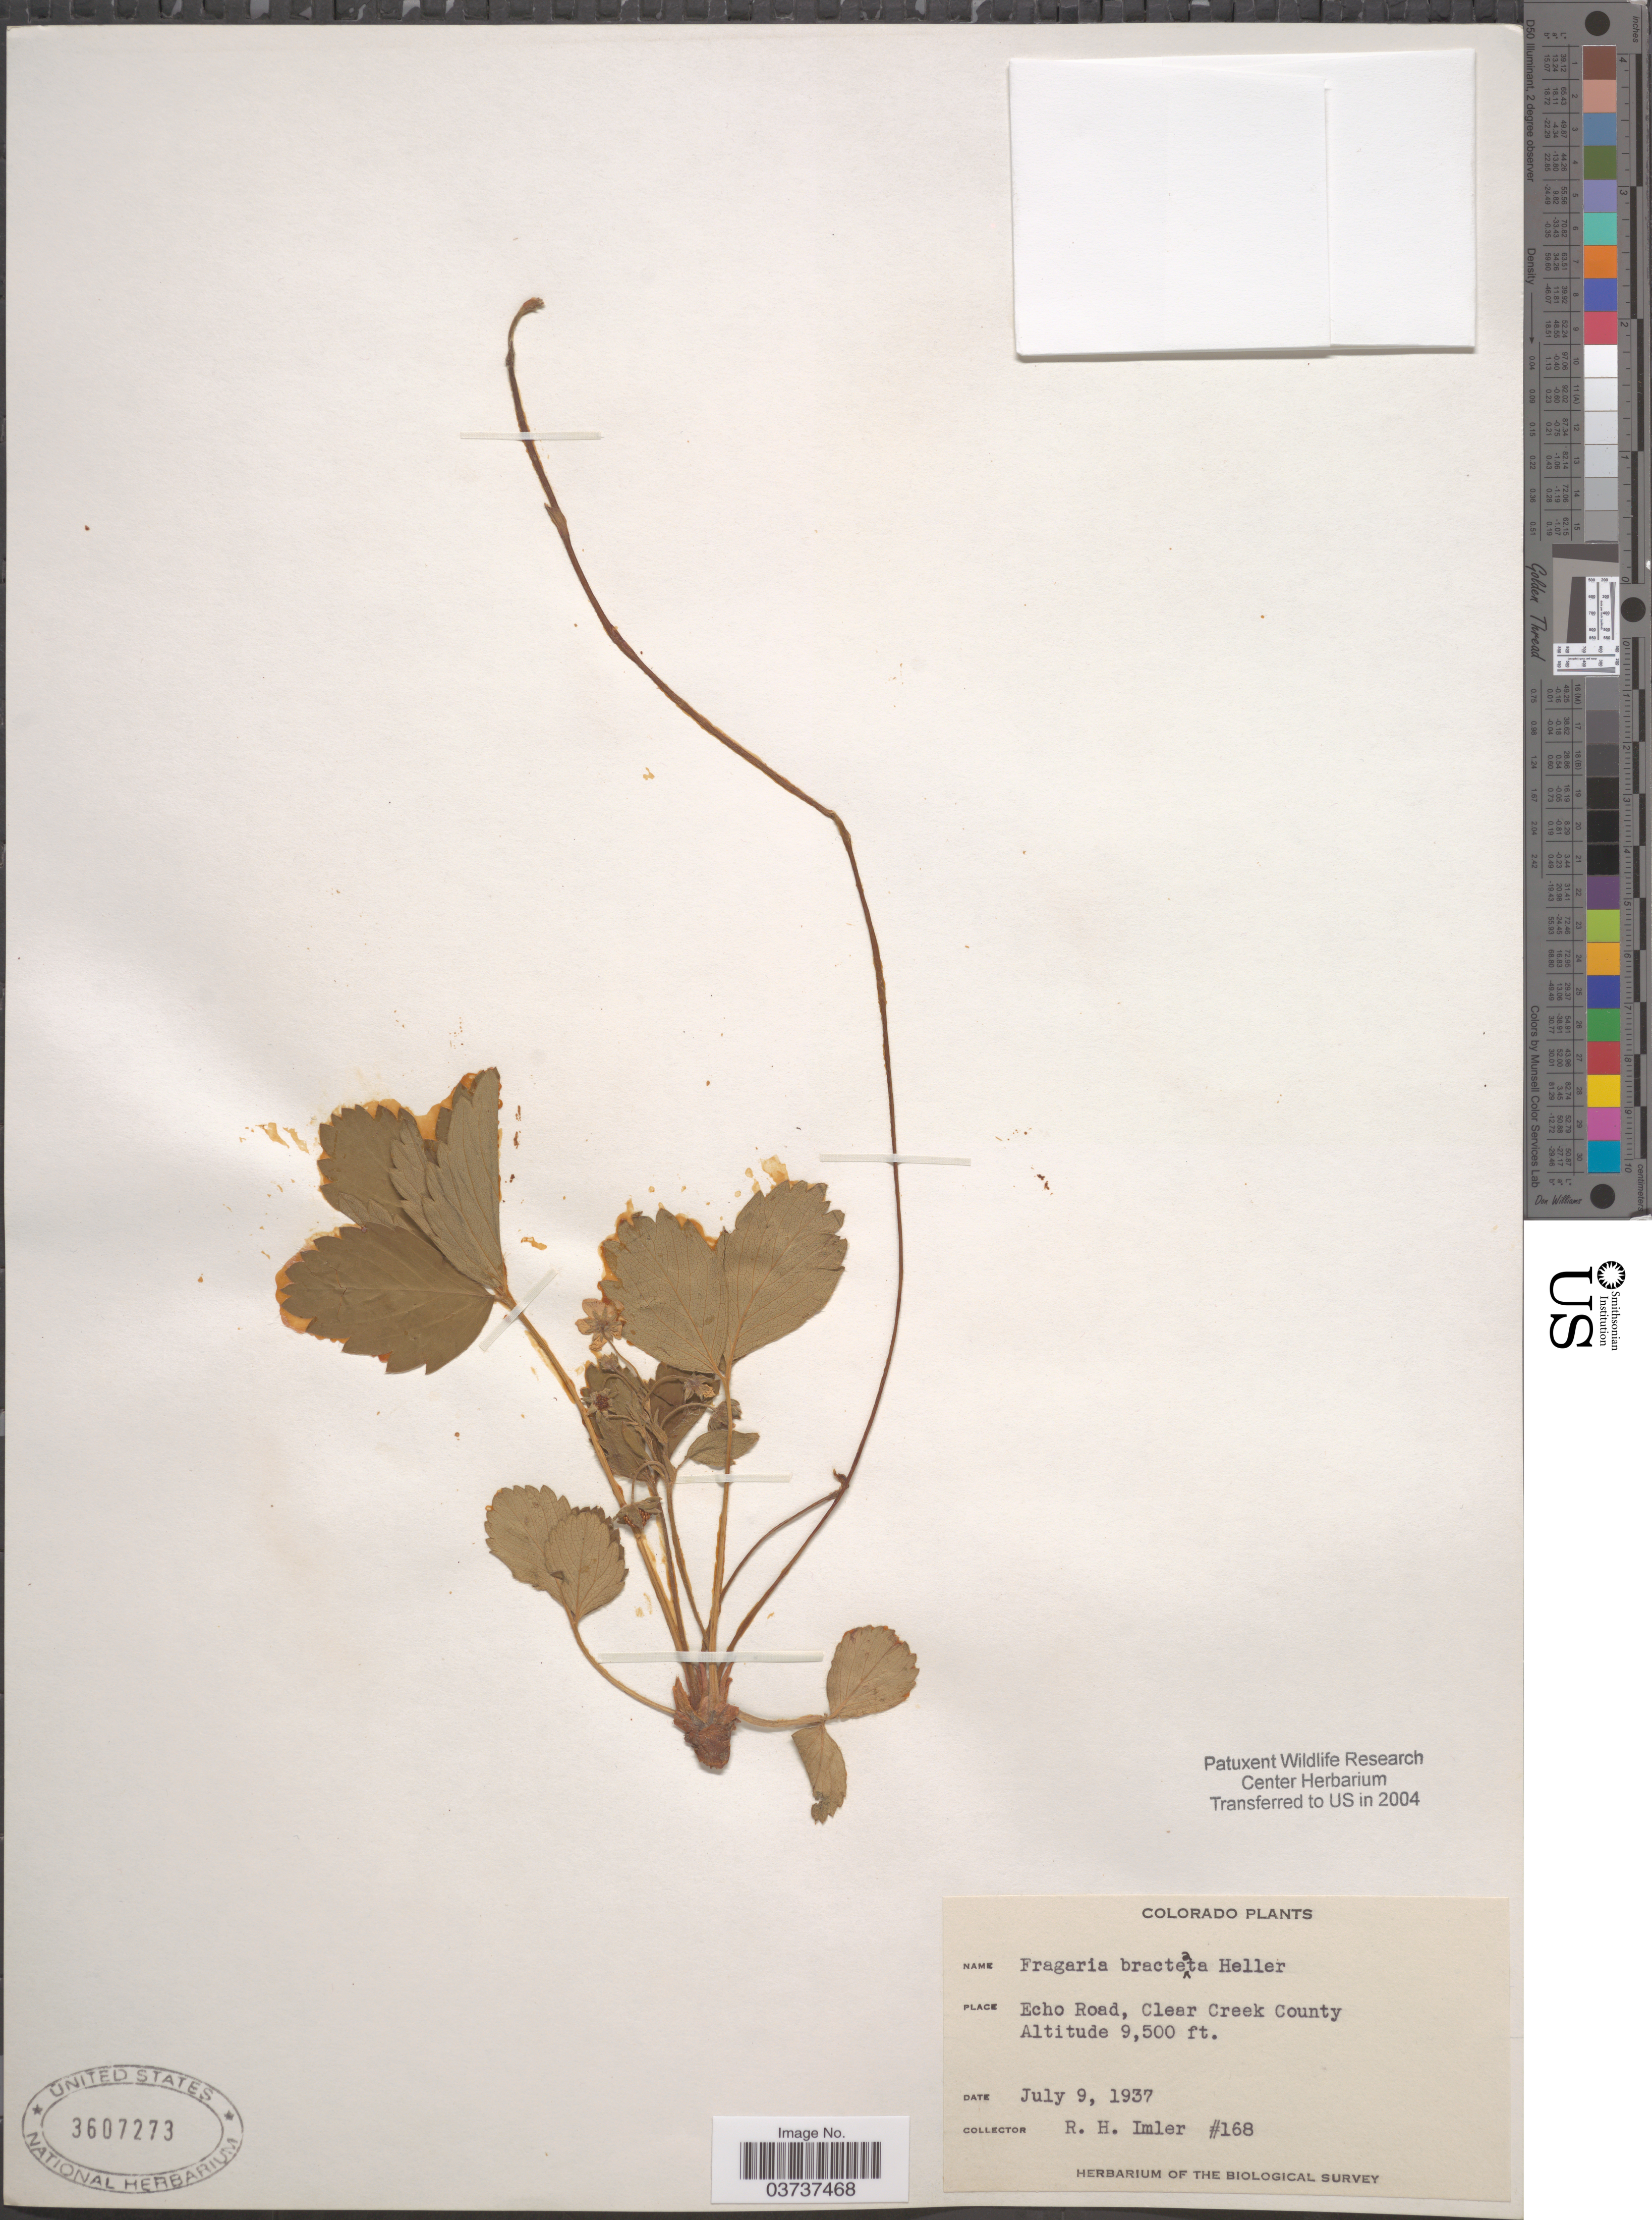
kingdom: Plantae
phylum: Tracheophyta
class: Magnoliopsida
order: Rosales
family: Rosaceae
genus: Fragaria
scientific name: Fragaria vesca subsp. bracteata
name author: L.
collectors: R. Imler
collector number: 168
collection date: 1937-07-09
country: United States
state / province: Colorado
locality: Echo Road, Clear Creek County.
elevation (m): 2896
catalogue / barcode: US 3607273